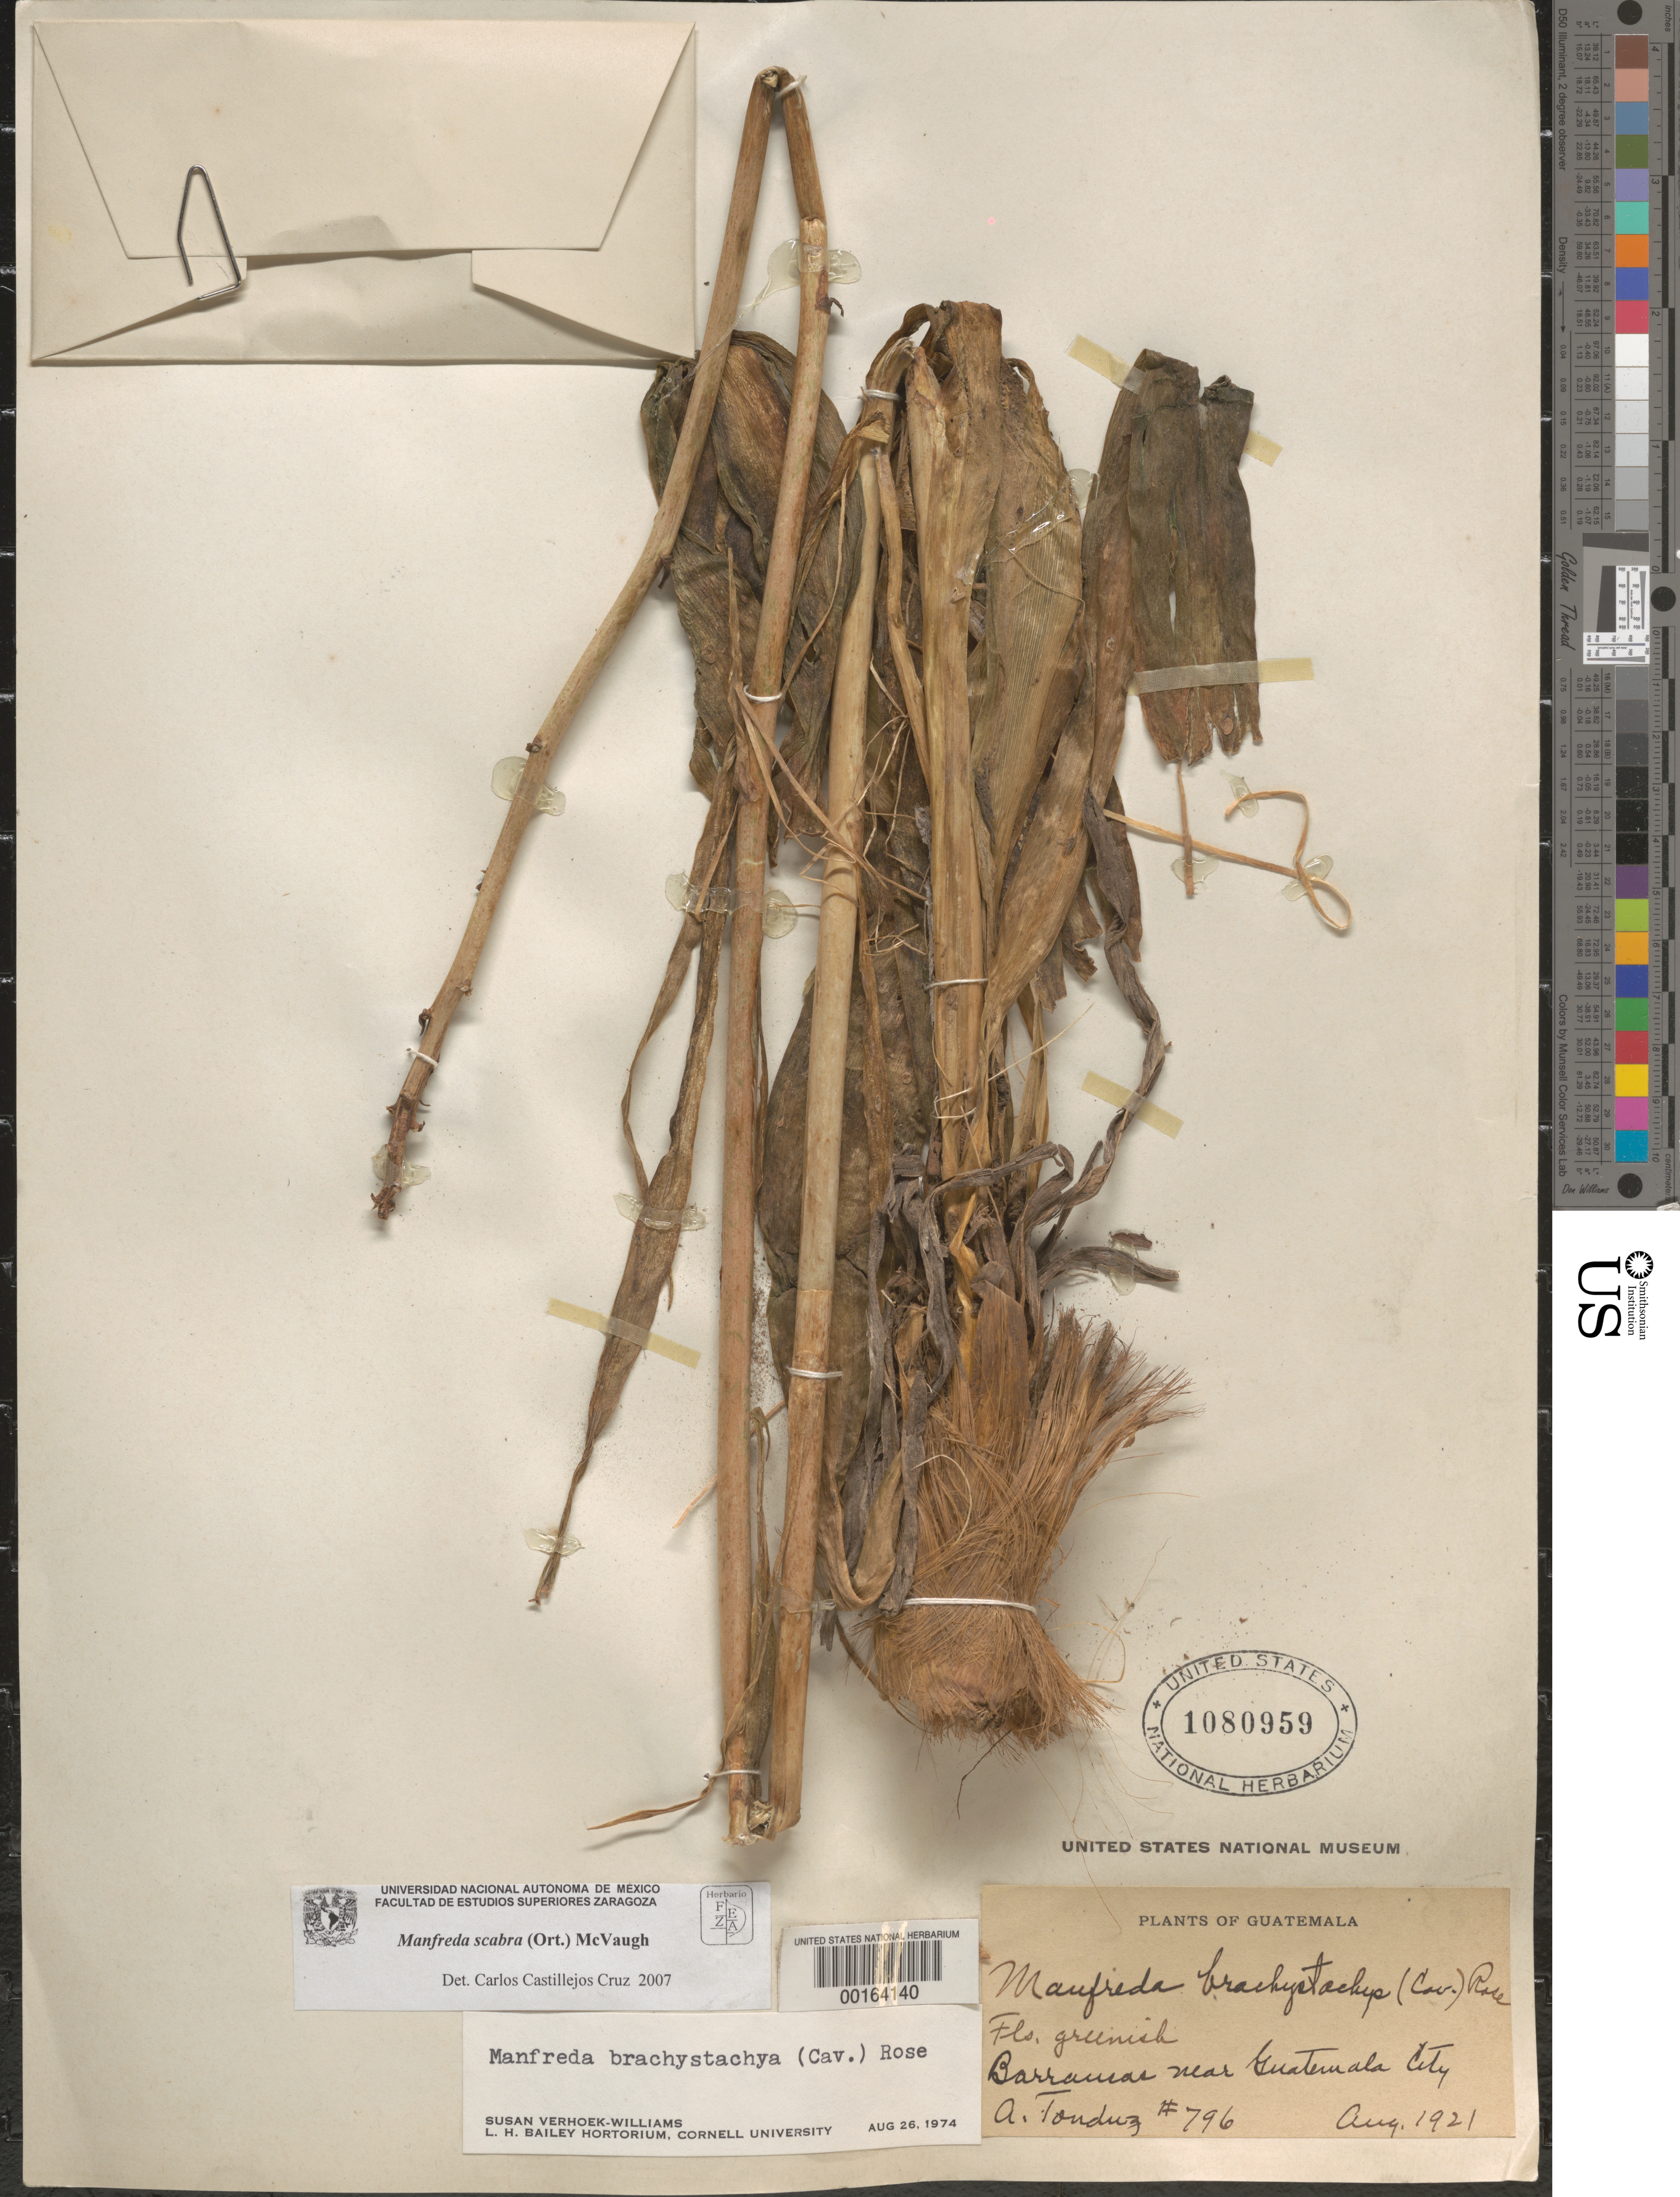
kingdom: Plantae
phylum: Tracheophyta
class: Liliopsida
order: Asparagales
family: Asparagaceae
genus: Manfreda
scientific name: Manfreda scabra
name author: (Ortega) McVaugh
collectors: A. Tonduz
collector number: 796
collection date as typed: Aug 1921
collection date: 1921-08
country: Guatemala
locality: Barraucas near Guatemala City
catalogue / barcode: US 1080959